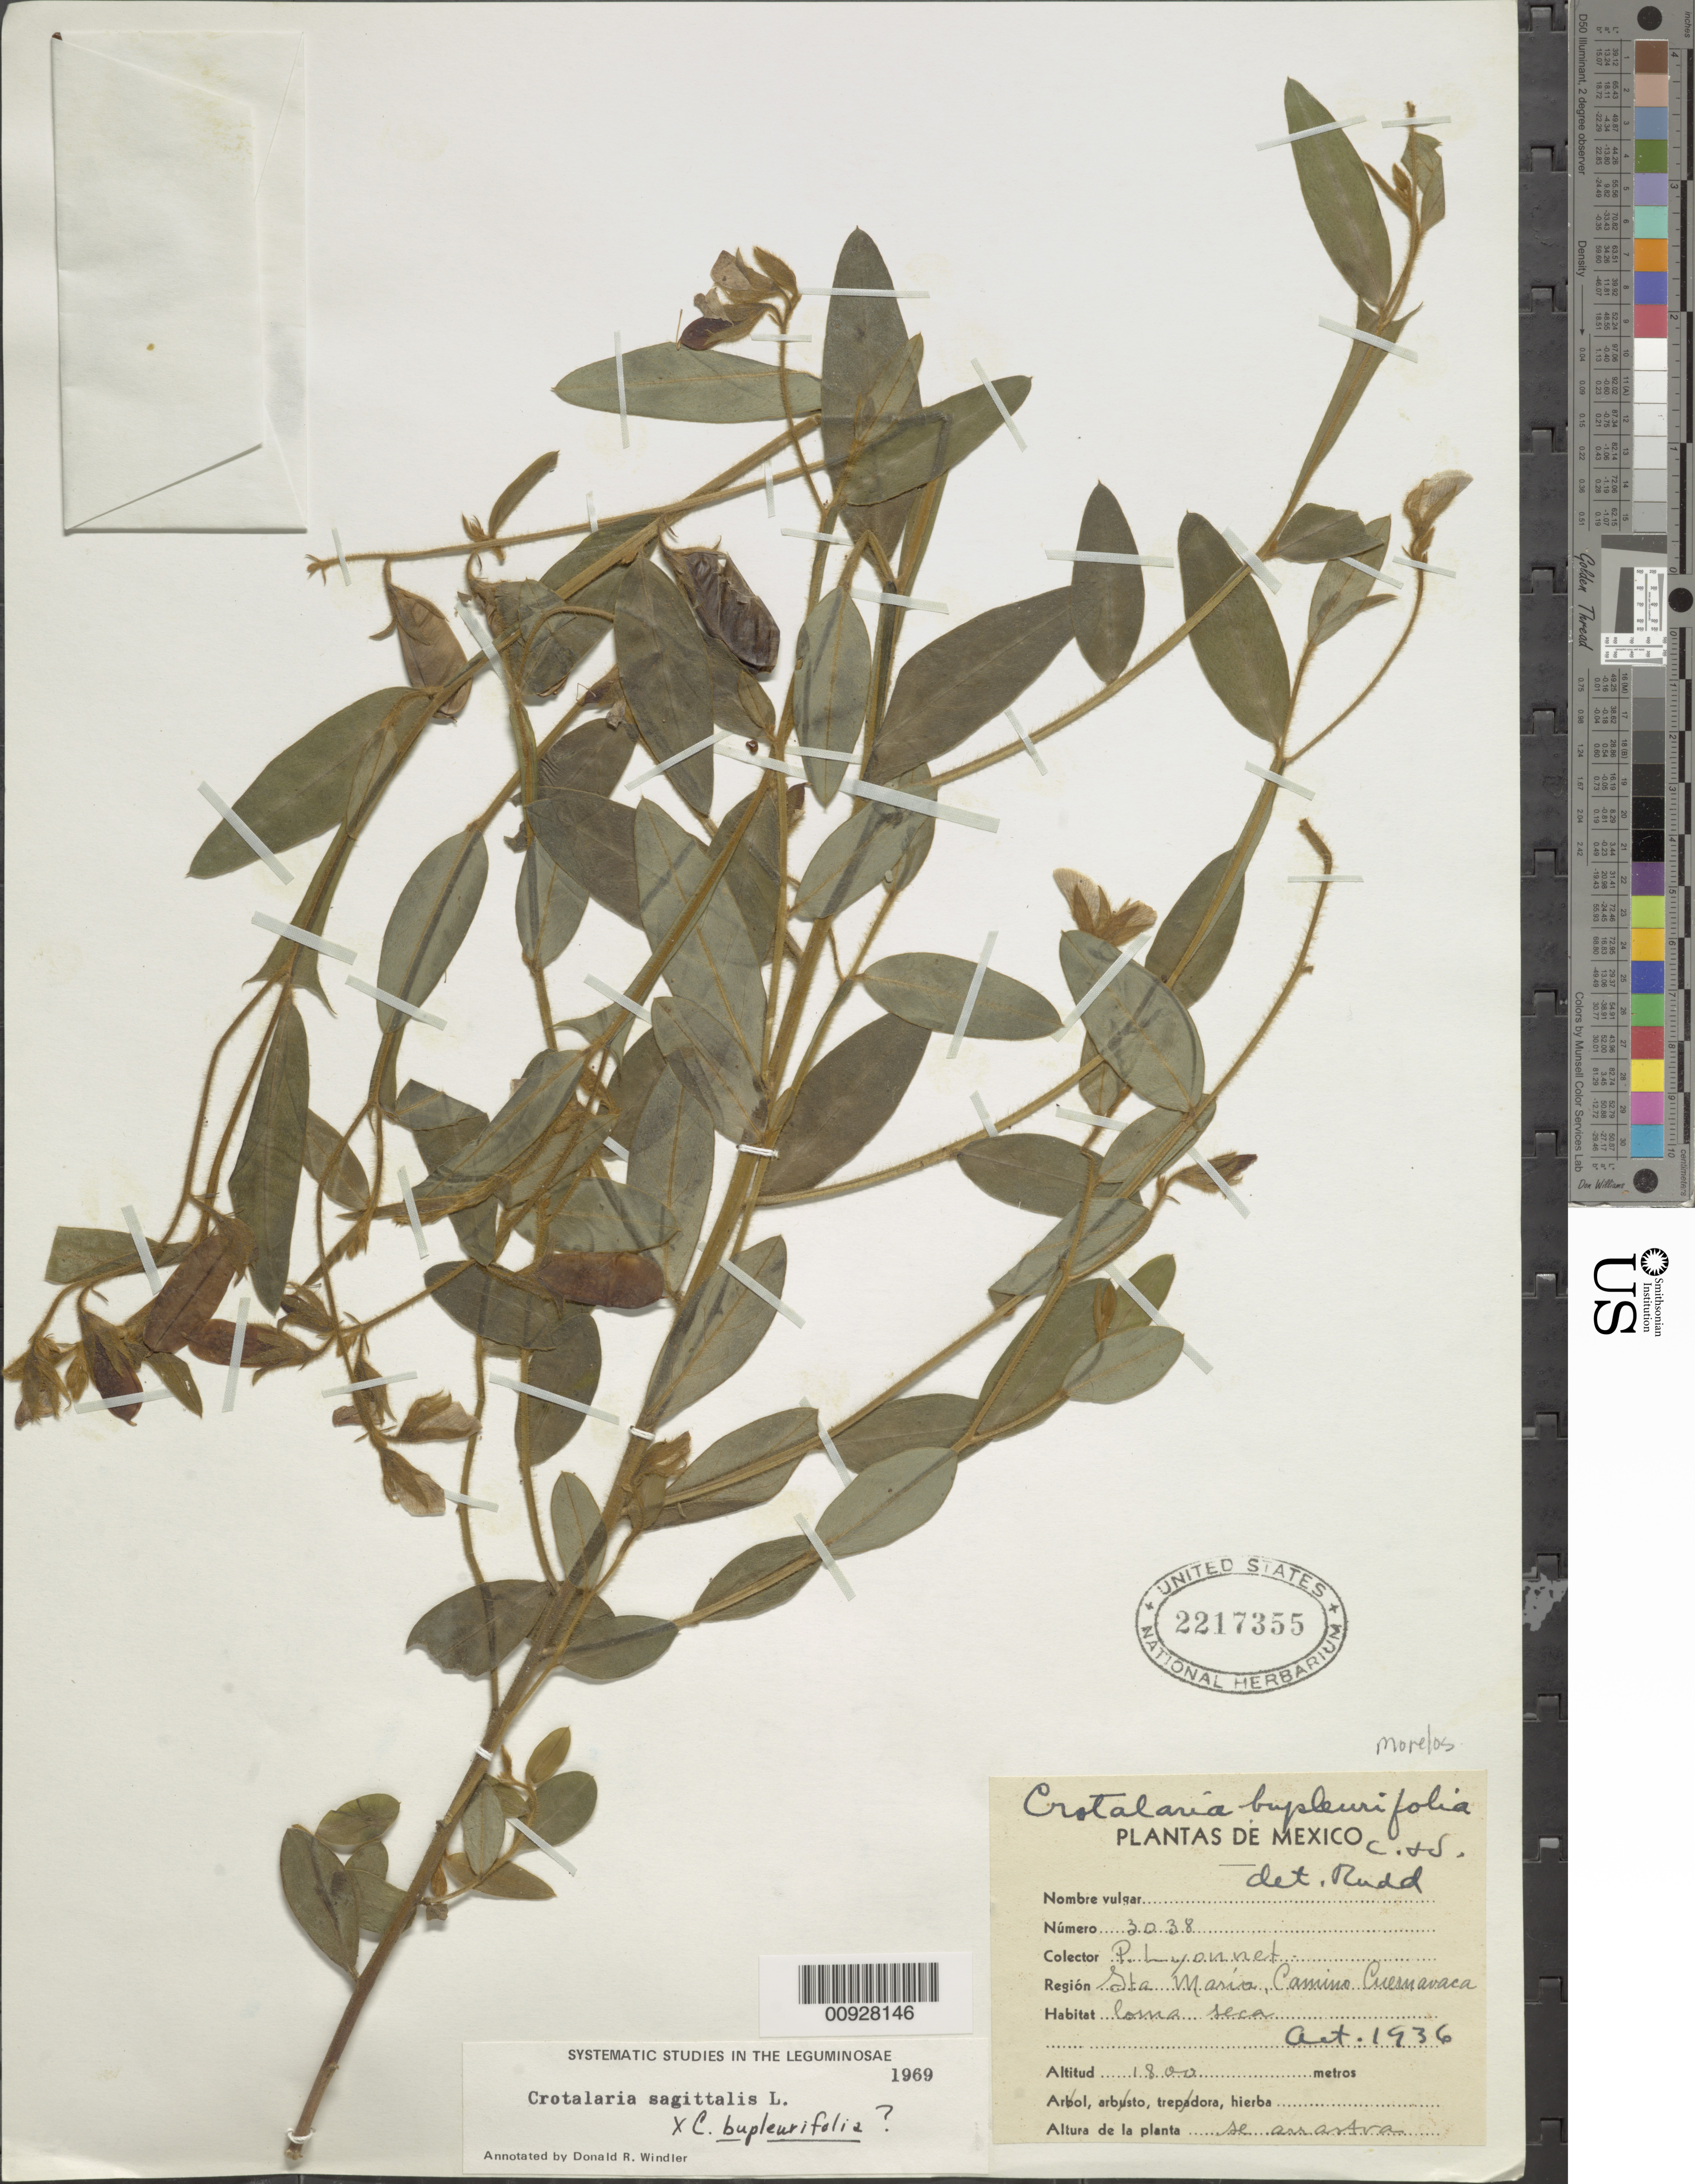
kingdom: Plantae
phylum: Tracheophyta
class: Magnoliopsida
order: Fabales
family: Fabaceae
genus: Crotalaria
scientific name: Crotalaria sagittalis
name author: L.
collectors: Bro. E. Lyonnet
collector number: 3038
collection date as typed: Oct 1936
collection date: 1936-10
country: Mexico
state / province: Morelos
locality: Sta. María, Camino Cuernavaca.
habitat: Loma seca.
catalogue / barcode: US 2217355